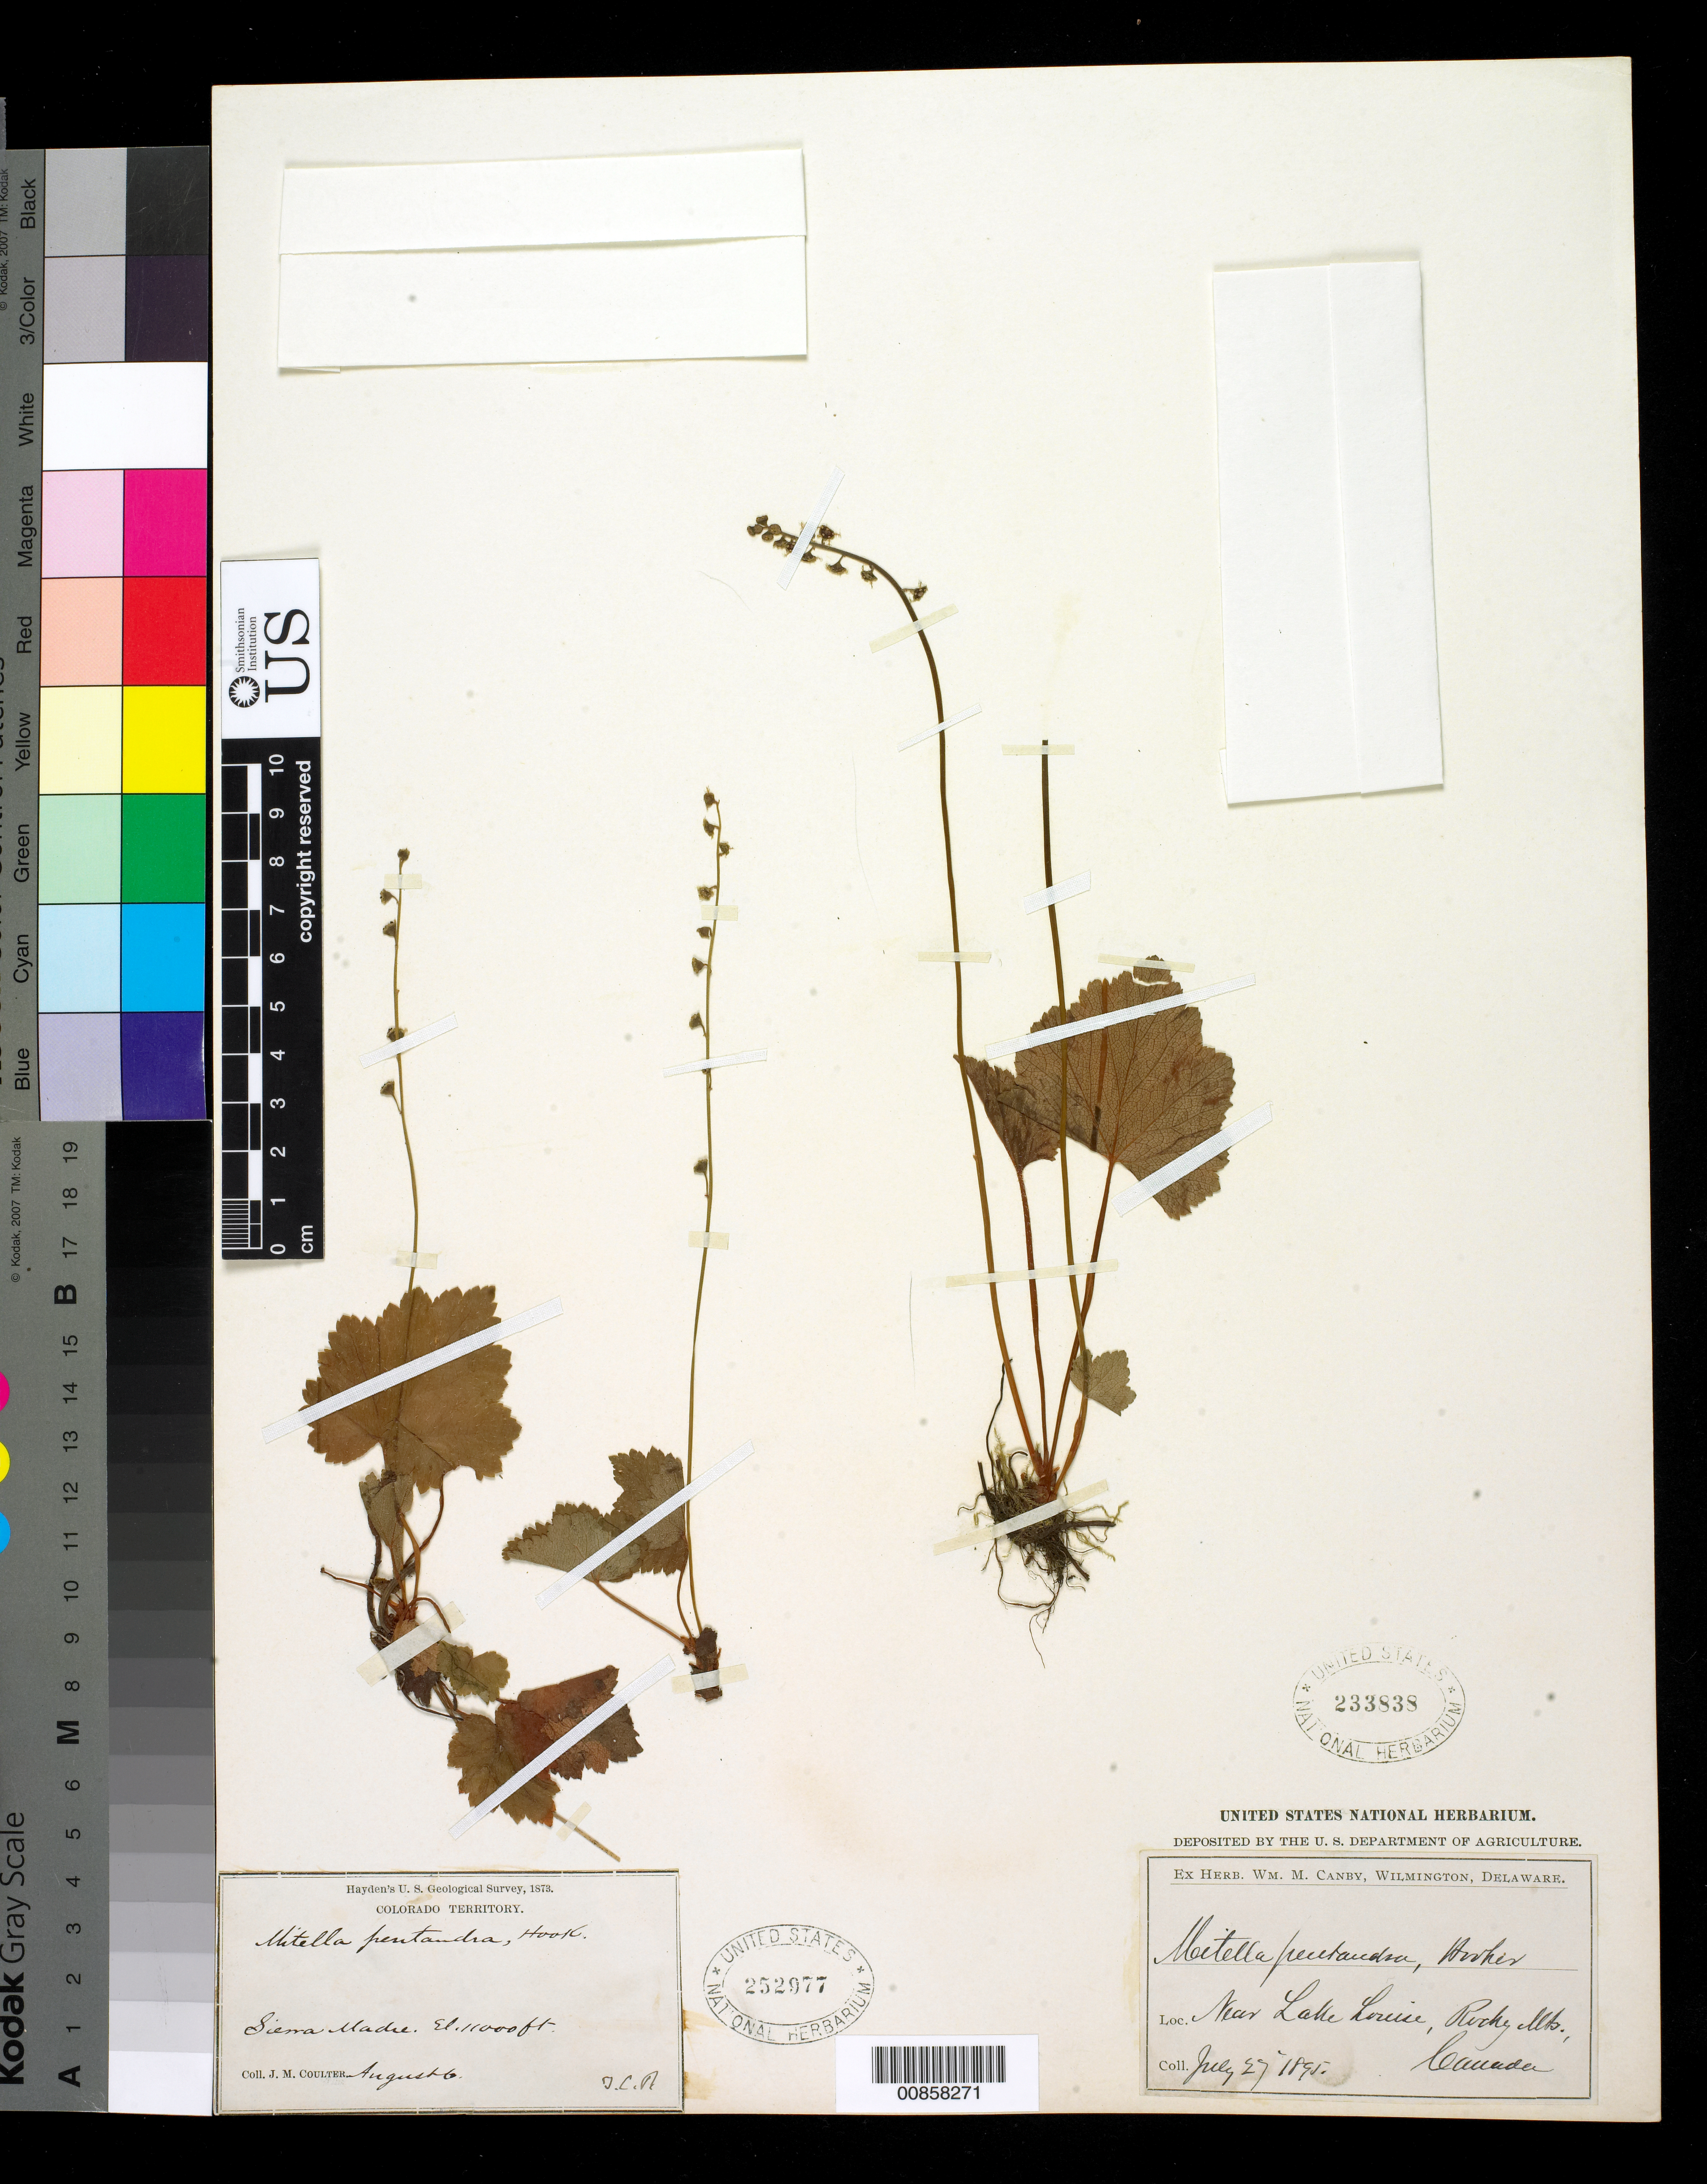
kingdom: Plantae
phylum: Tracheophyta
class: Magnoliopsida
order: Saxifragales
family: Saxifragaceae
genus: Mitella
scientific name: Mitella pentandra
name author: Hook.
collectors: J. M. Coulter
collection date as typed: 1873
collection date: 1873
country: United States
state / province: Colorado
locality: Sierra Madre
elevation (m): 3353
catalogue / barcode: US 252977